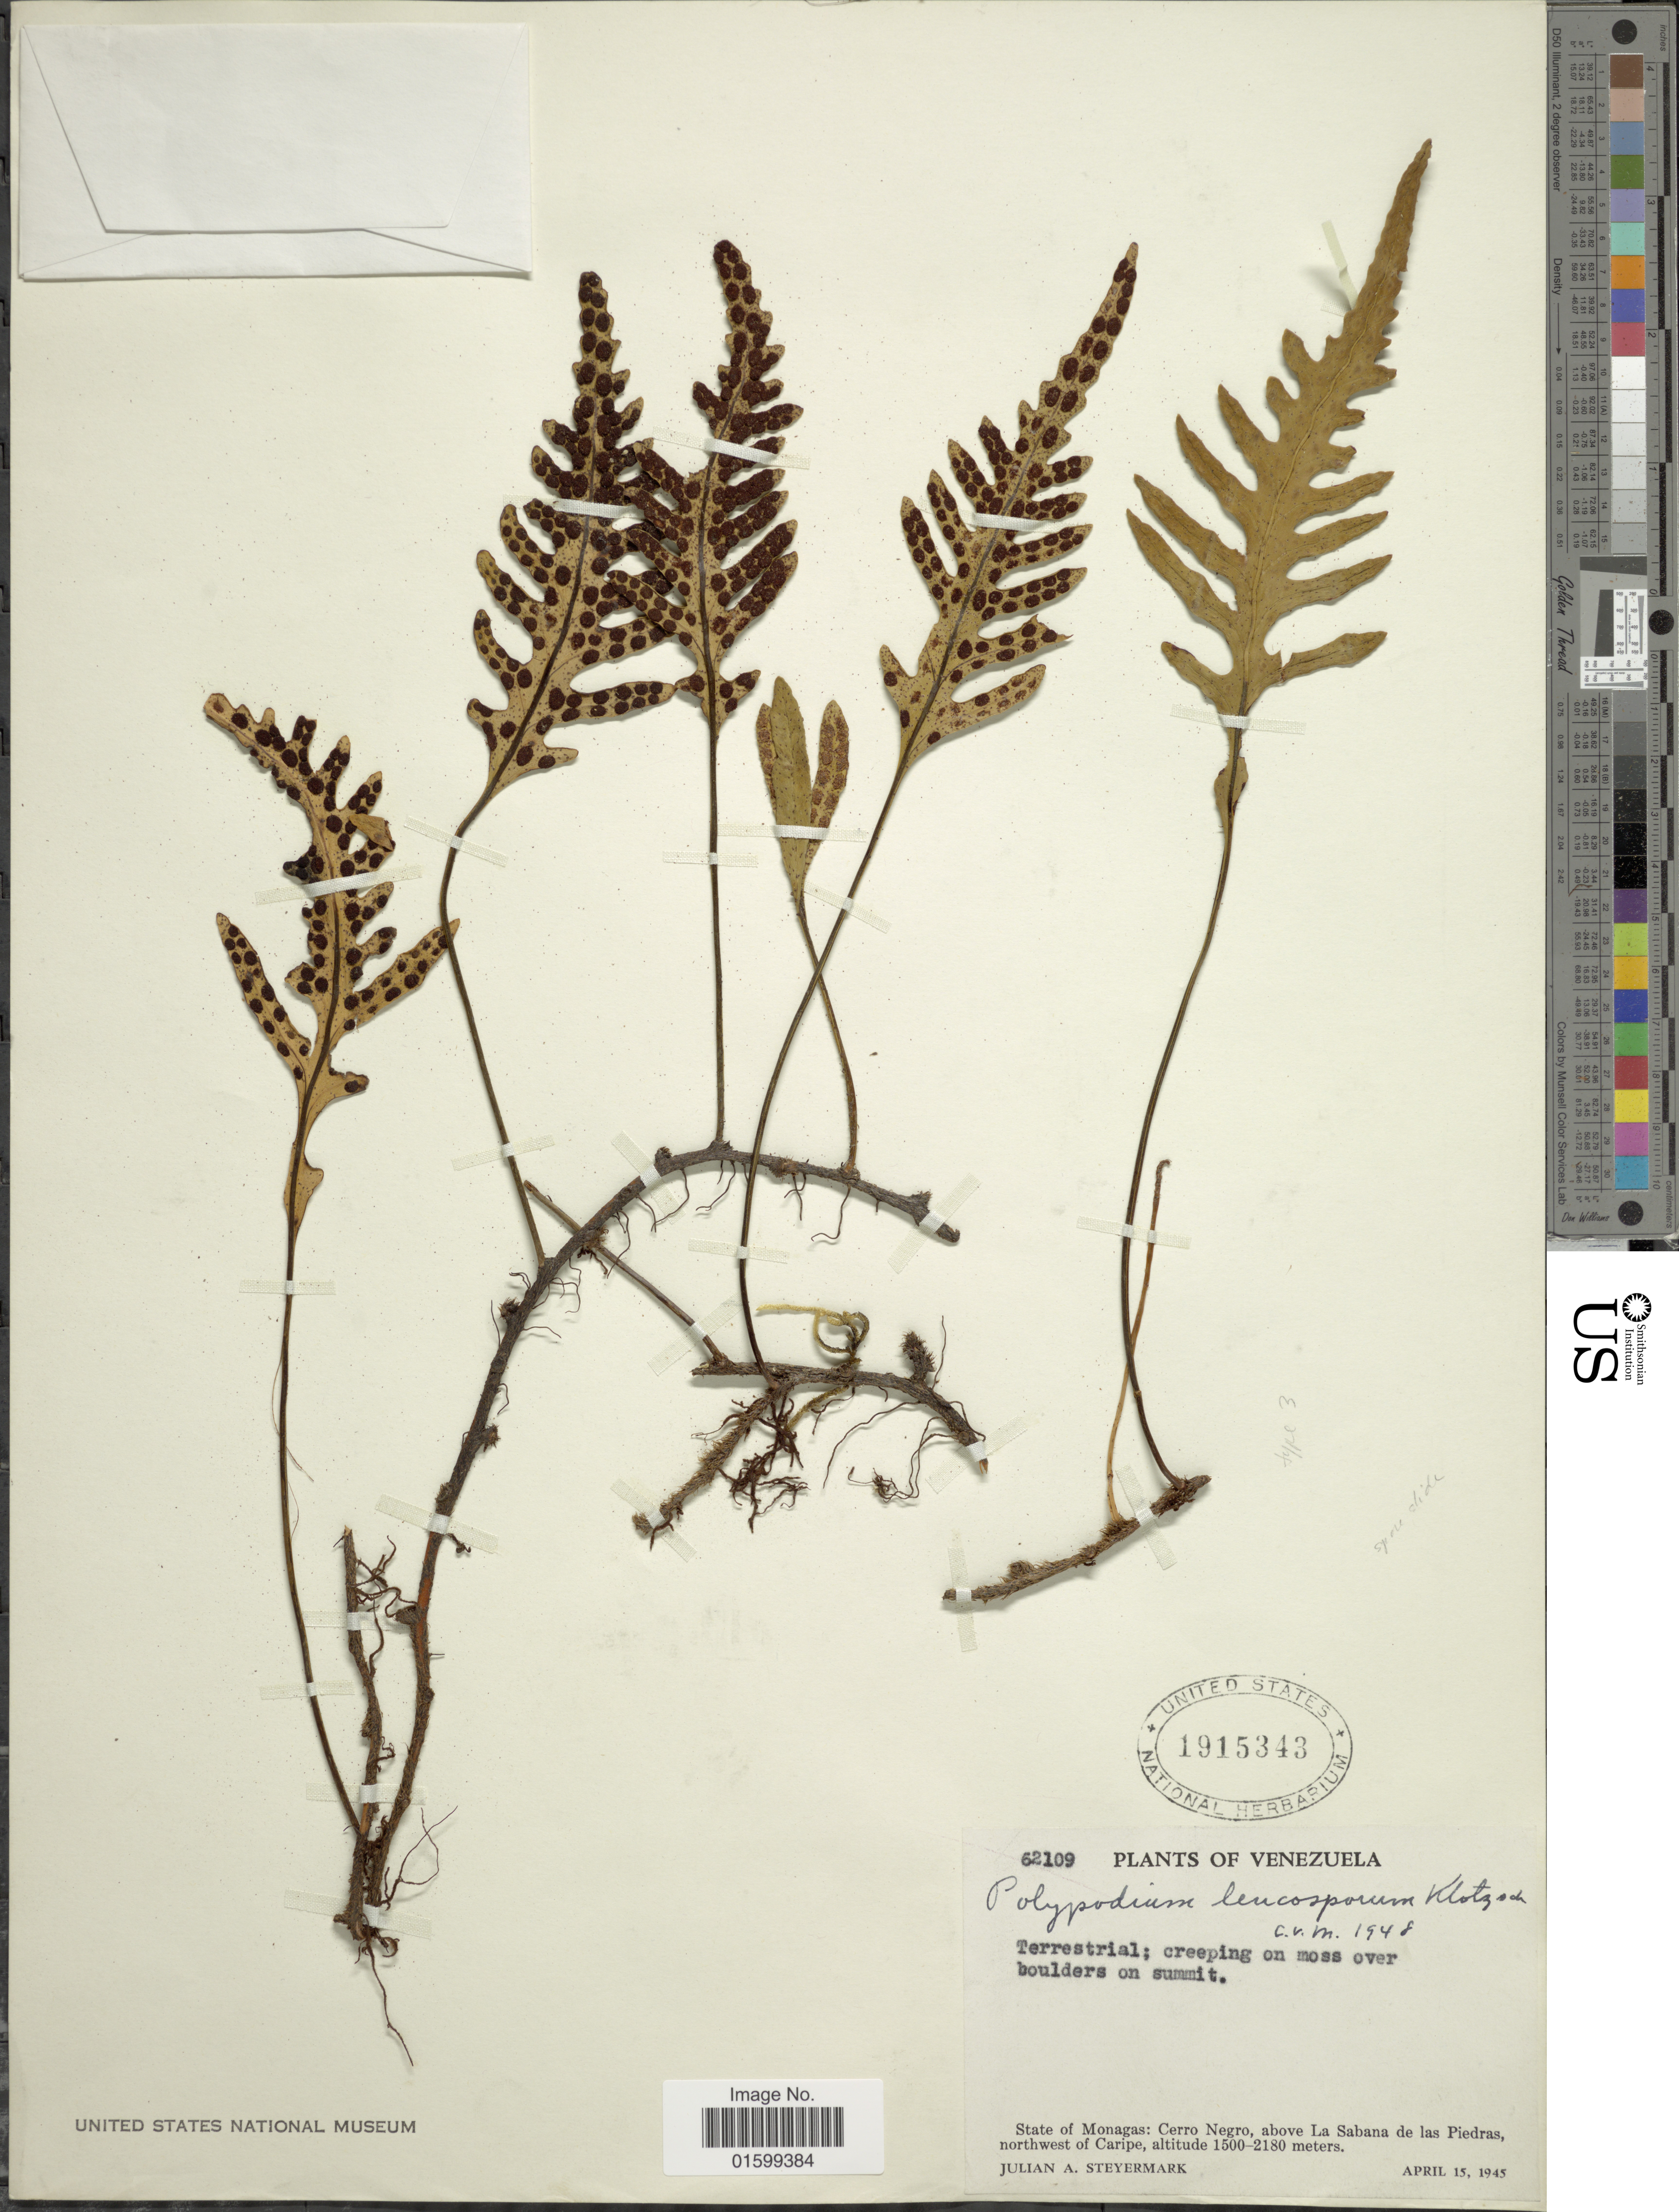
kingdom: Plantae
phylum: Tracheophyta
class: Polypodiopsida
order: Polypodiales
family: Polypodiaceae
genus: Pleopeltis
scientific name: Pleopeltis x leucospora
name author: (Klotzsch) L.B. Moore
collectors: J. Steyermark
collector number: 62109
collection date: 1945-04-15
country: Venezuela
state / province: Monagas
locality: Terrestrial; creeping on moss over boulders on summit, Cerro Negro, above La Sabana de Las Piedras, northwest of Caripe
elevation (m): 1500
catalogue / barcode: US 1915343